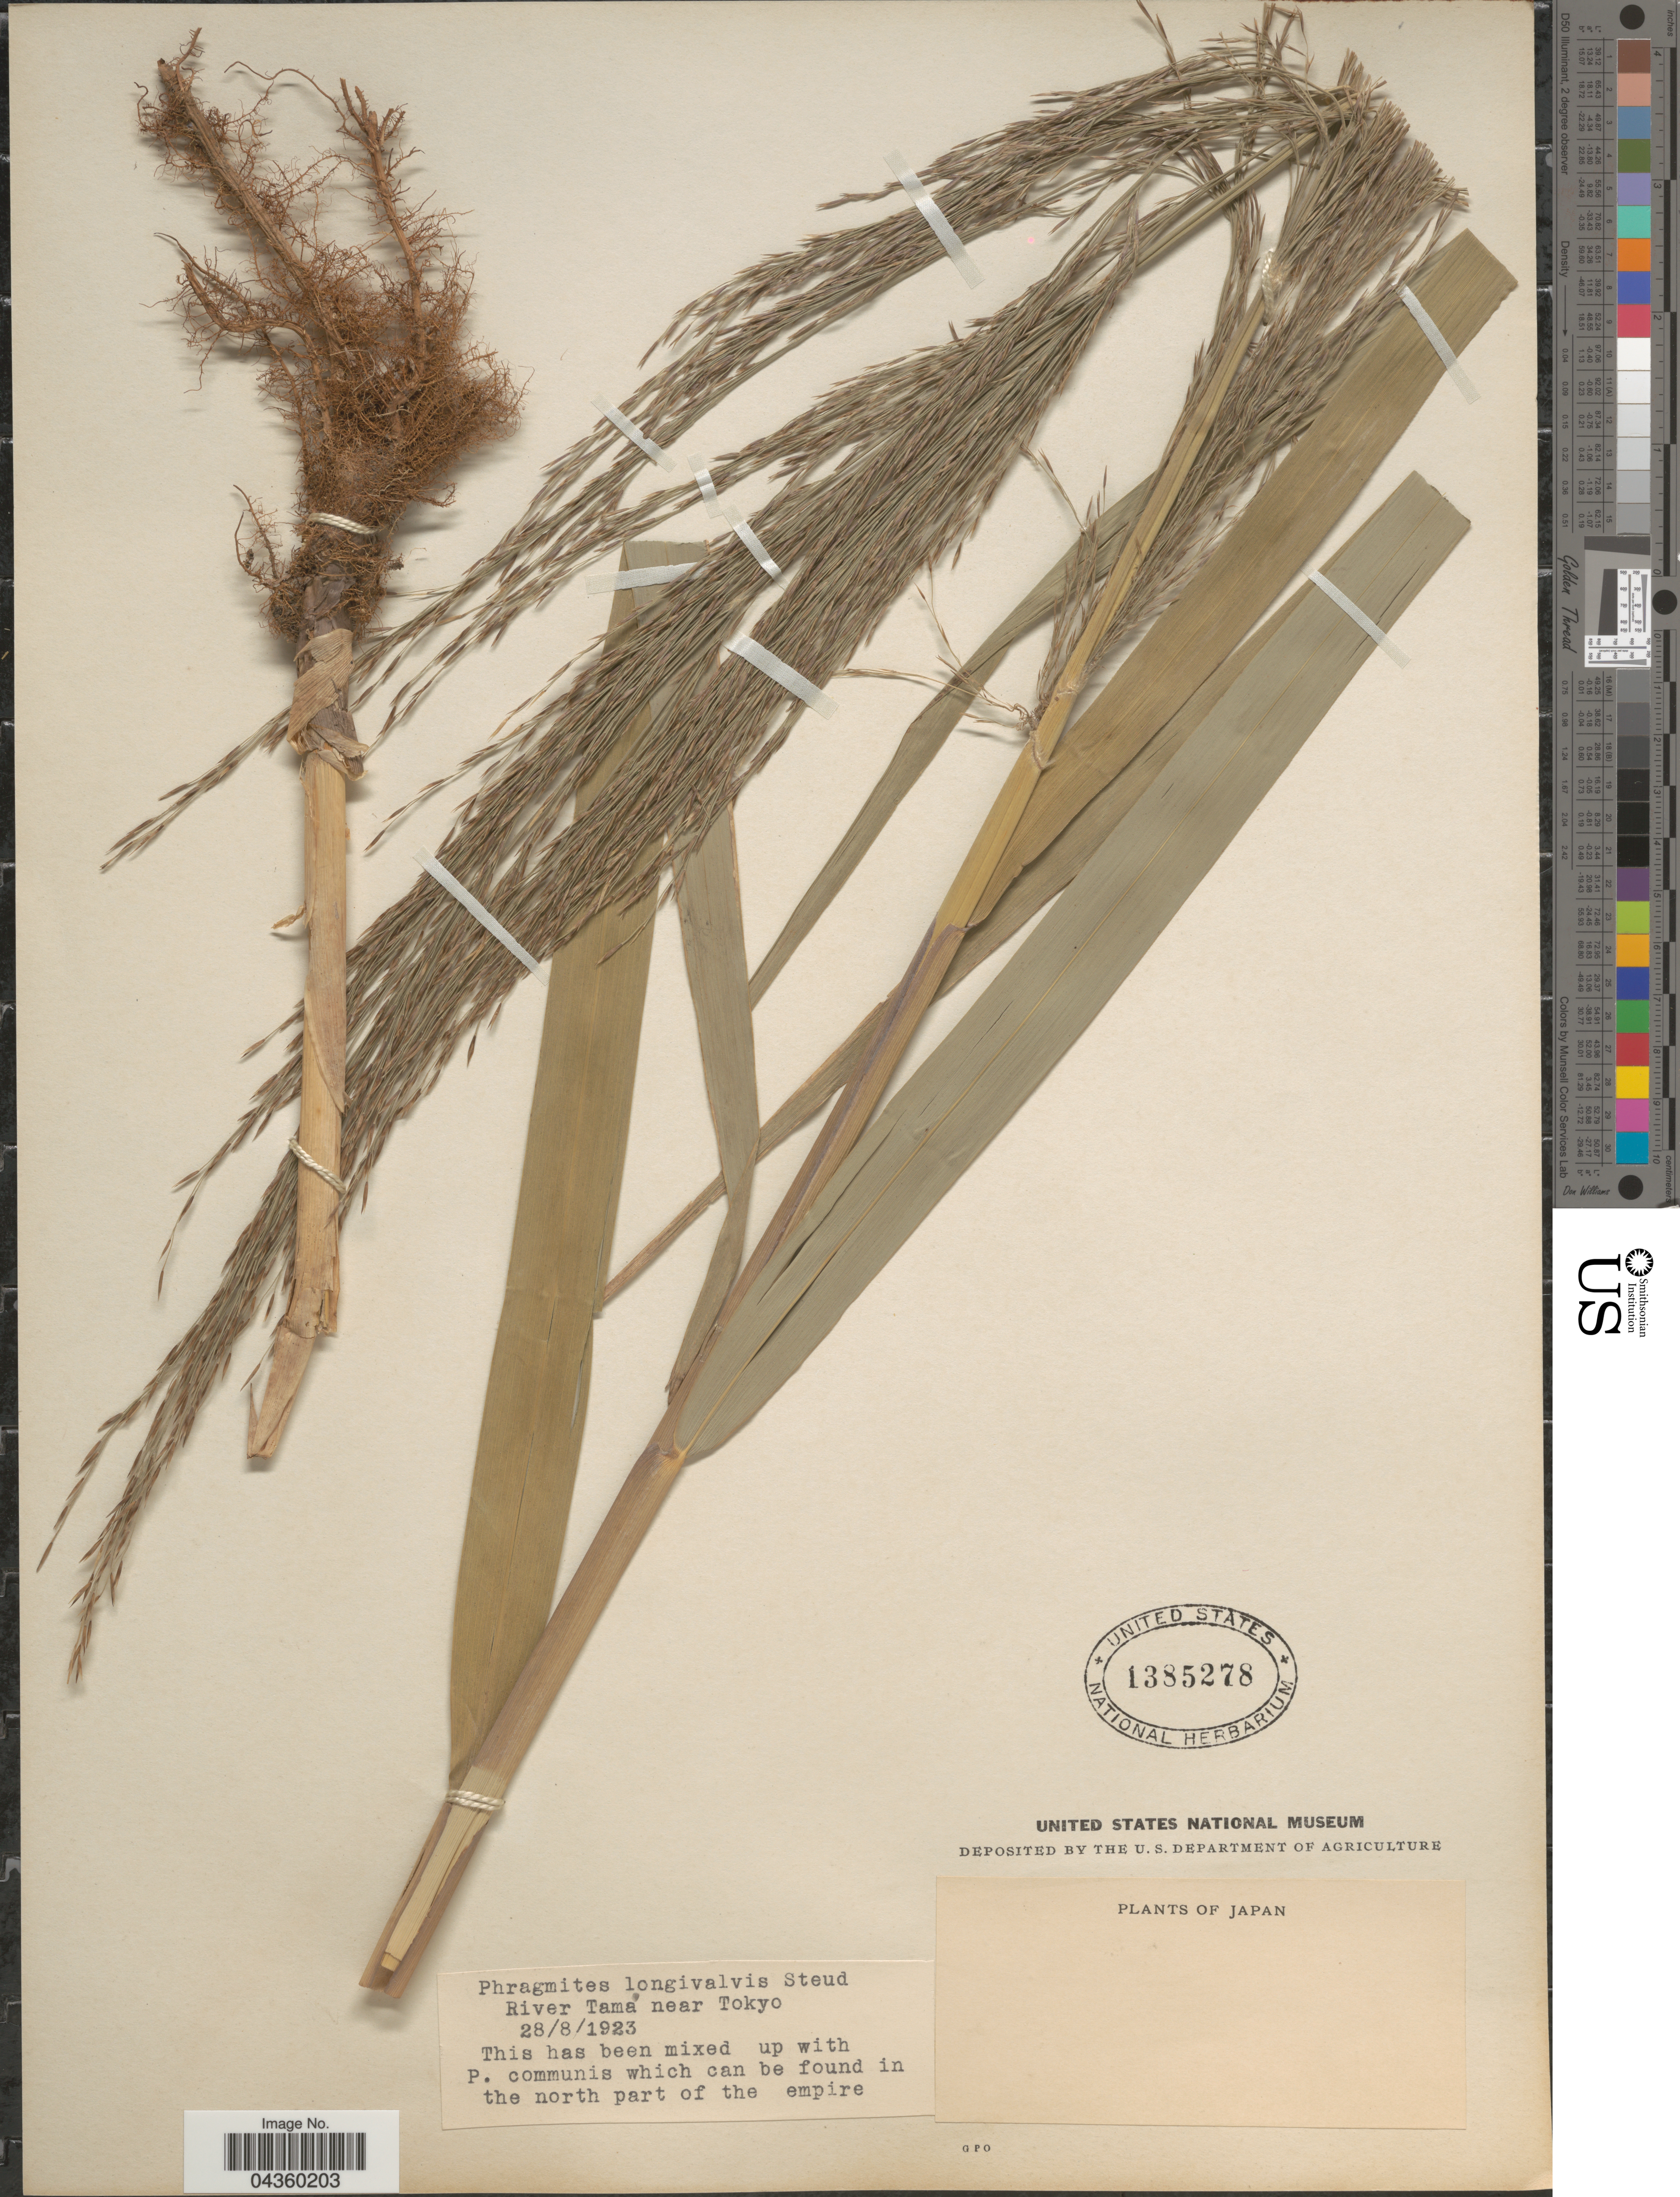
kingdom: Plantae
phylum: Tracheophyta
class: Liliopsida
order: Poales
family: Poaceae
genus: Phragmites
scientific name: Phragmites australis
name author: (Cav.) Trin. ex Steud.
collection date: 1923-08-28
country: Japan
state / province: Tokyo, Federal City of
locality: River Tama near Tokyo.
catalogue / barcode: US 1385278